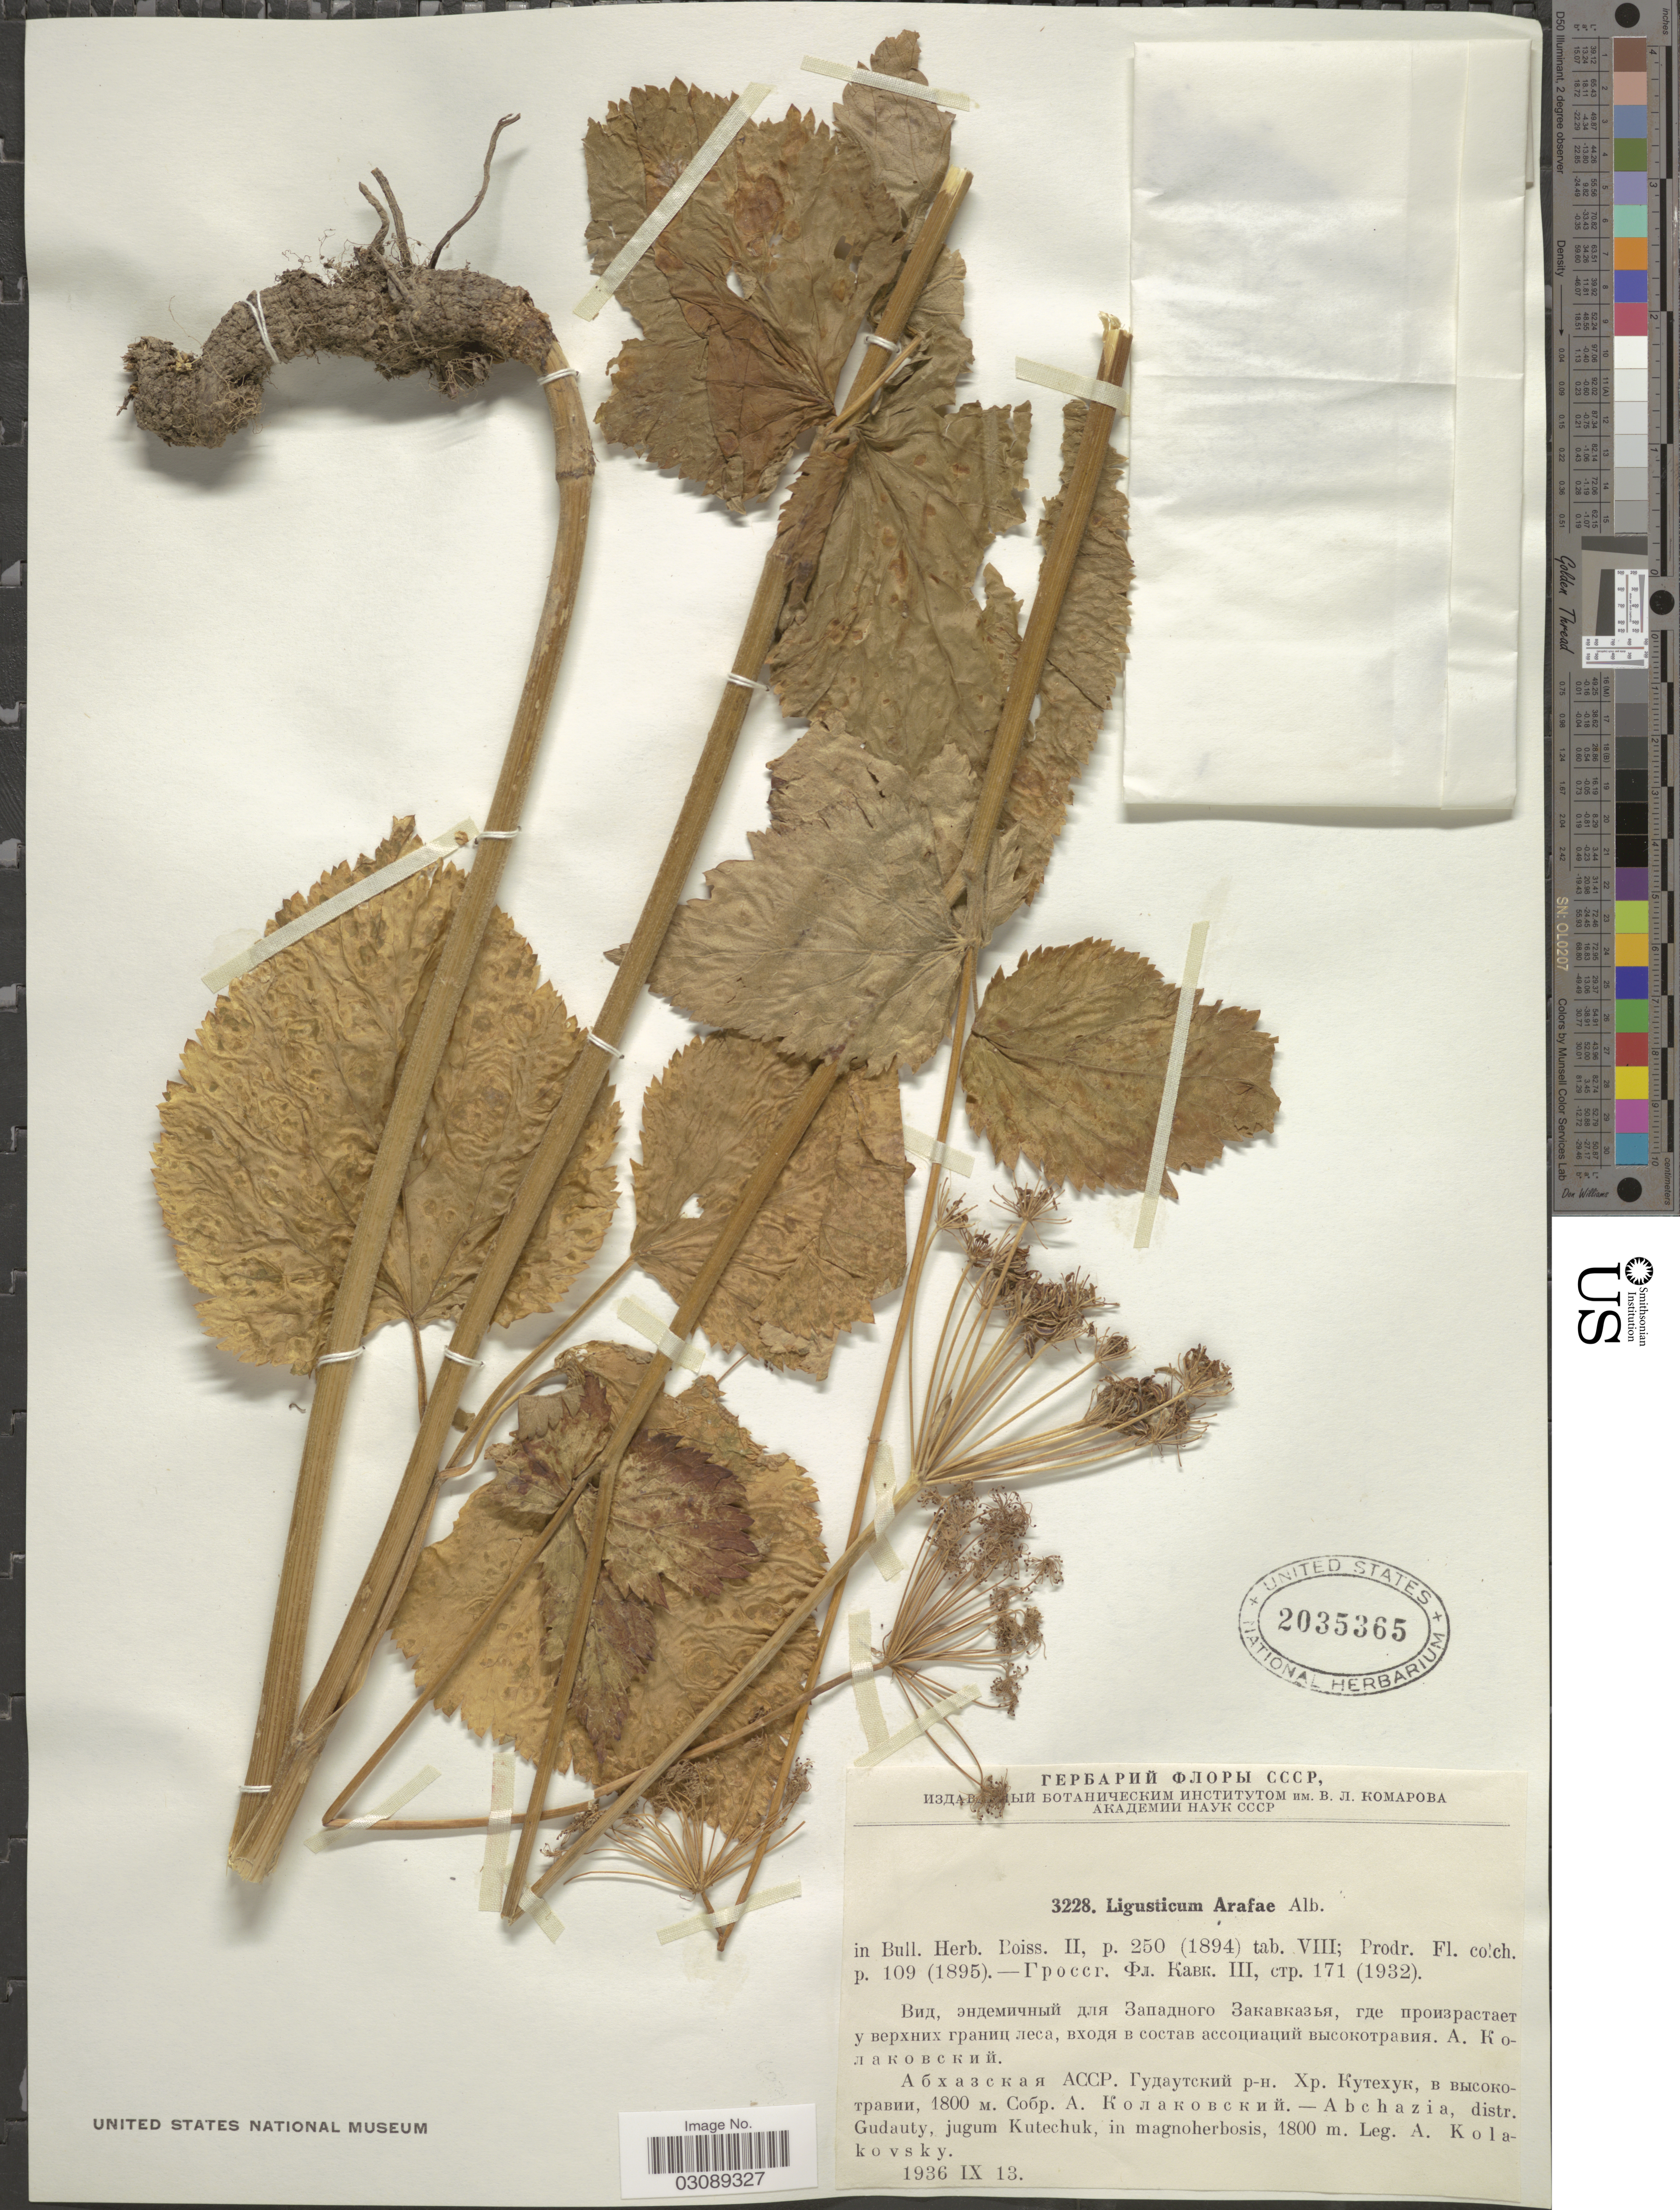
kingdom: Plantae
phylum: Tracheophyta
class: Magnoliopsida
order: Apiales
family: Apiaceae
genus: Ligusticum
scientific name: Ligusticum arafoe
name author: Albov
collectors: A. Kolakovsky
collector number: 3228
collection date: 1936-09-13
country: Georgia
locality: Abchazia, distr. Gudauty, jugum Kutechuk, in magnoherbosis.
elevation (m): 1800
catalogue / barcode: US 2035365